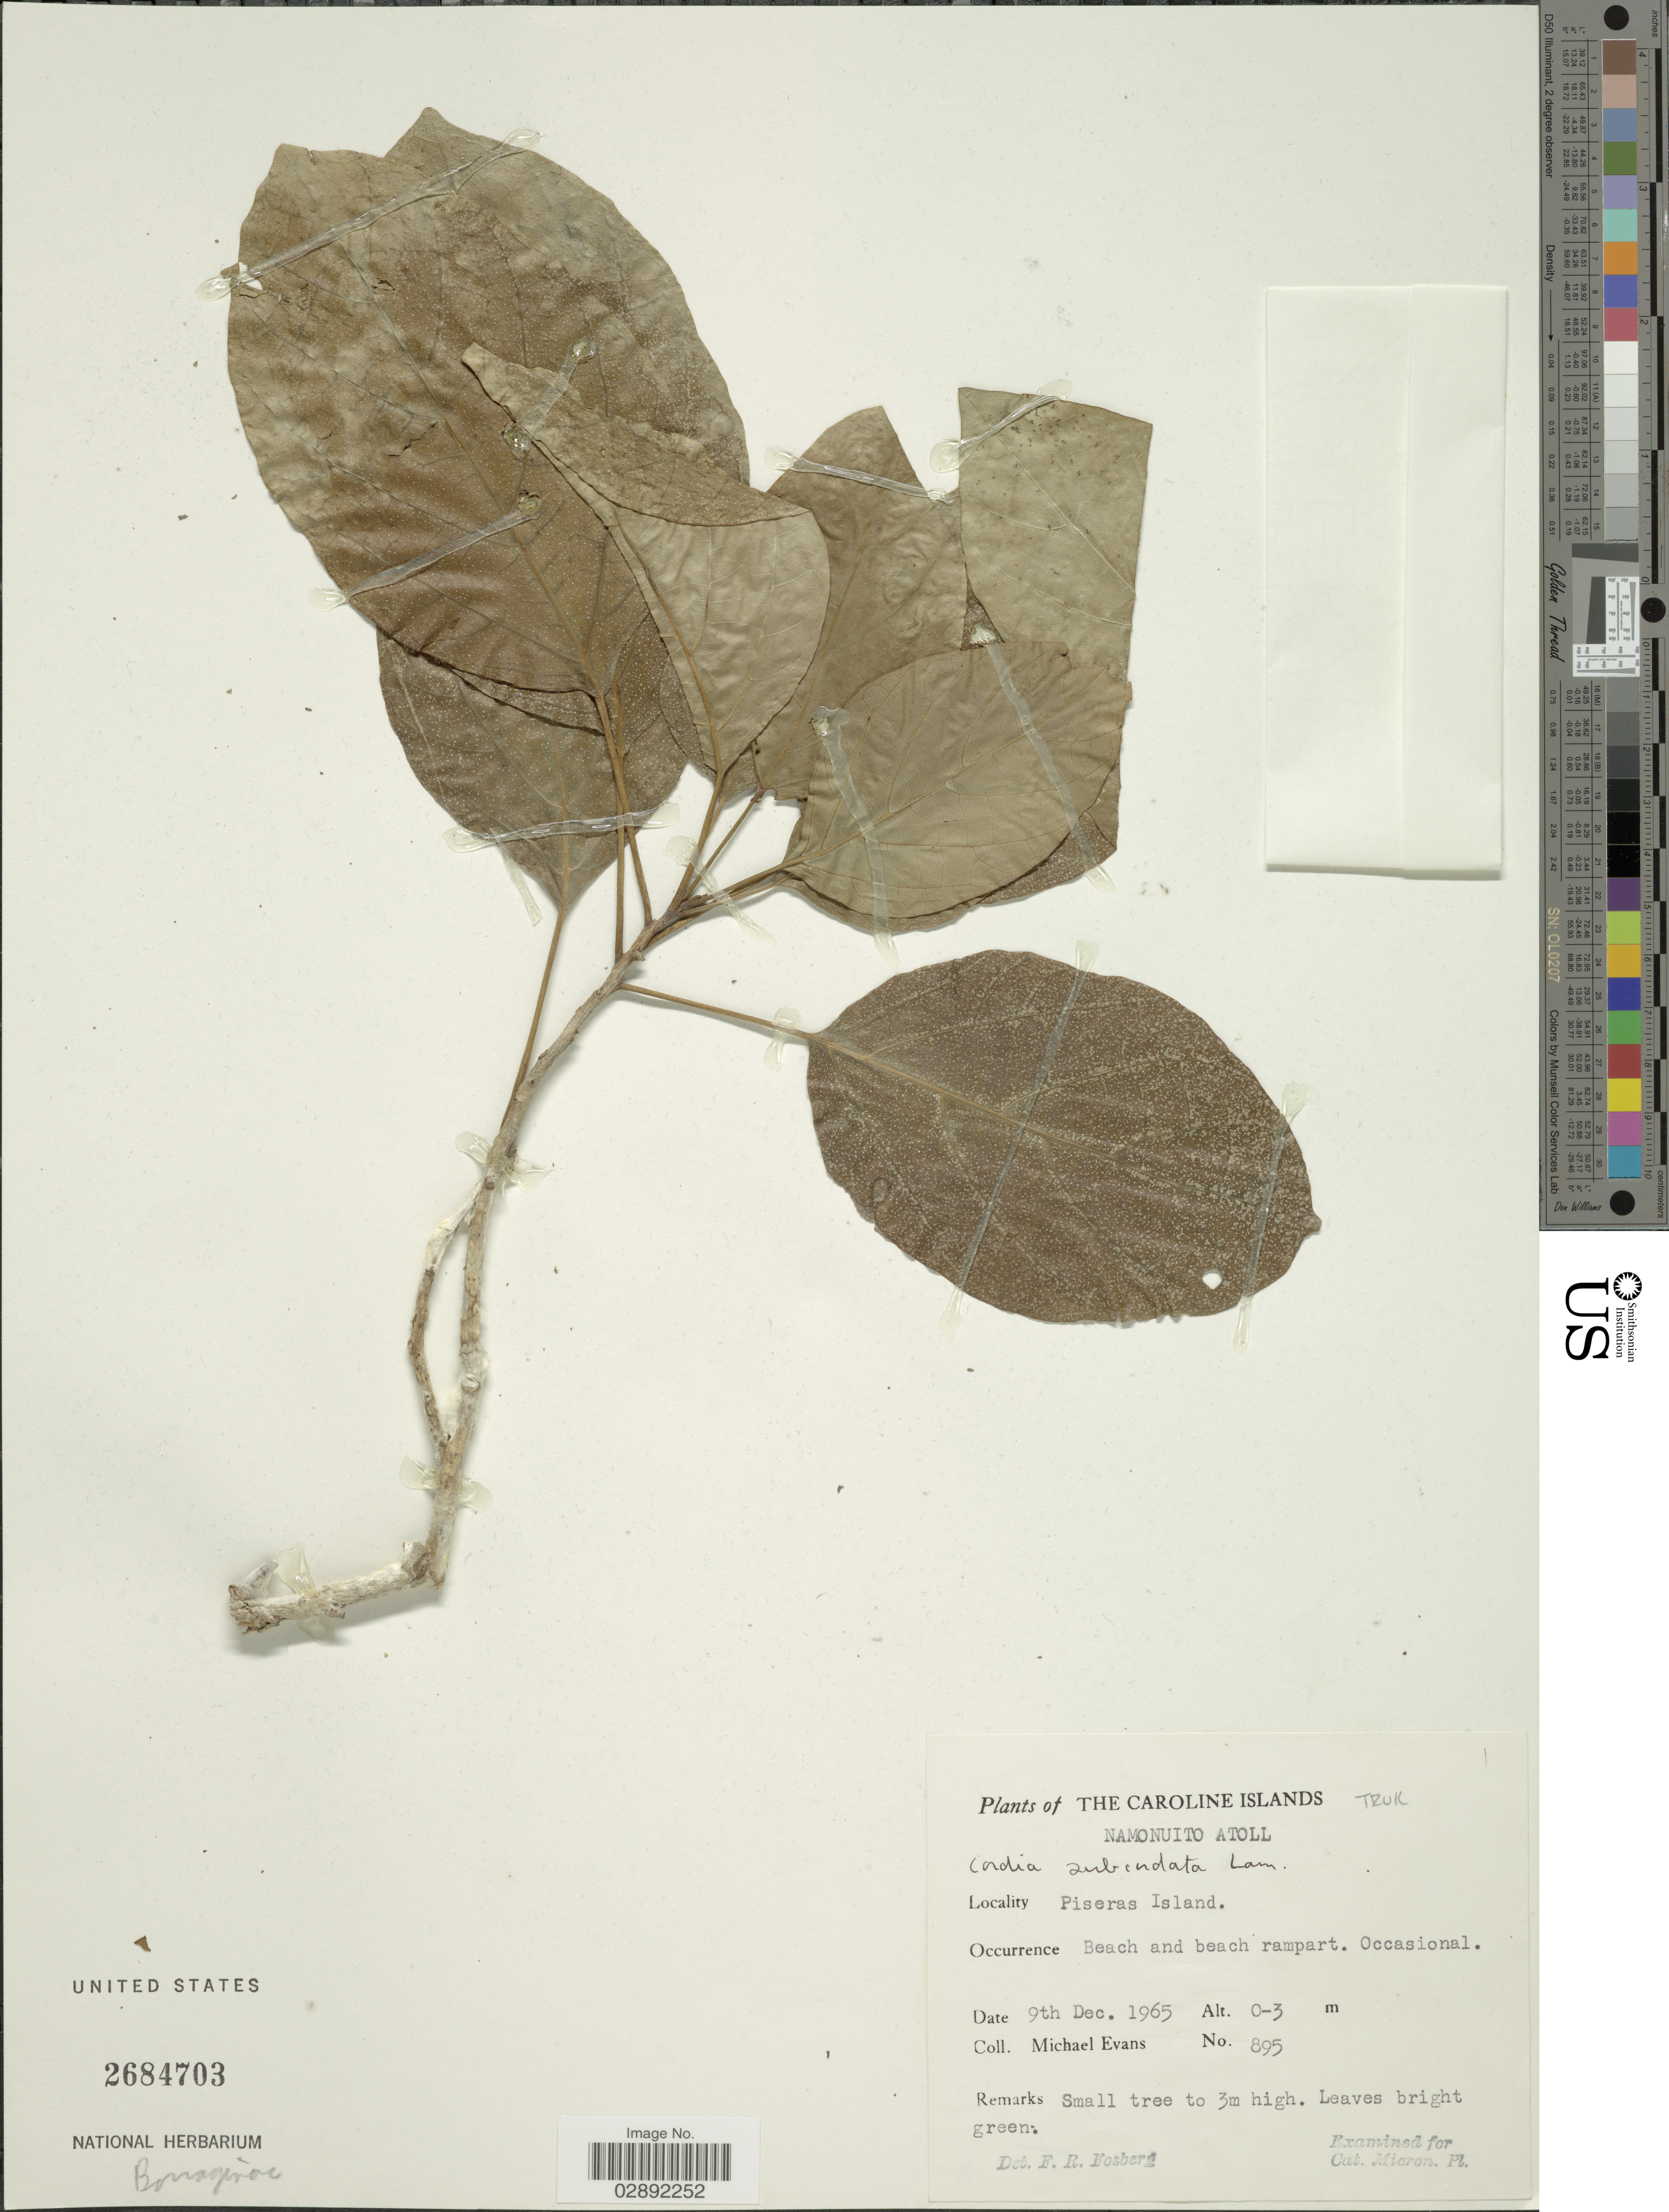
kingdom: Plantae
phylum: Tracheophyta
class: Magnoliopsida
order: Boraginales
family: Cordiaceae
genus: Cordia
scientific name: Cordia subcordata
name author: Lam.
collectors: M. Evans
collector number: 895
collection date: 1965-12-09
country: Micronesia, Federated States of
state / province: Truk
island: Namonuito Atoll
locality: Caroline Islands. Namonuito Atoll. Piseras Island.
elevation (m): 0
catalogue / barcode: US 2684703